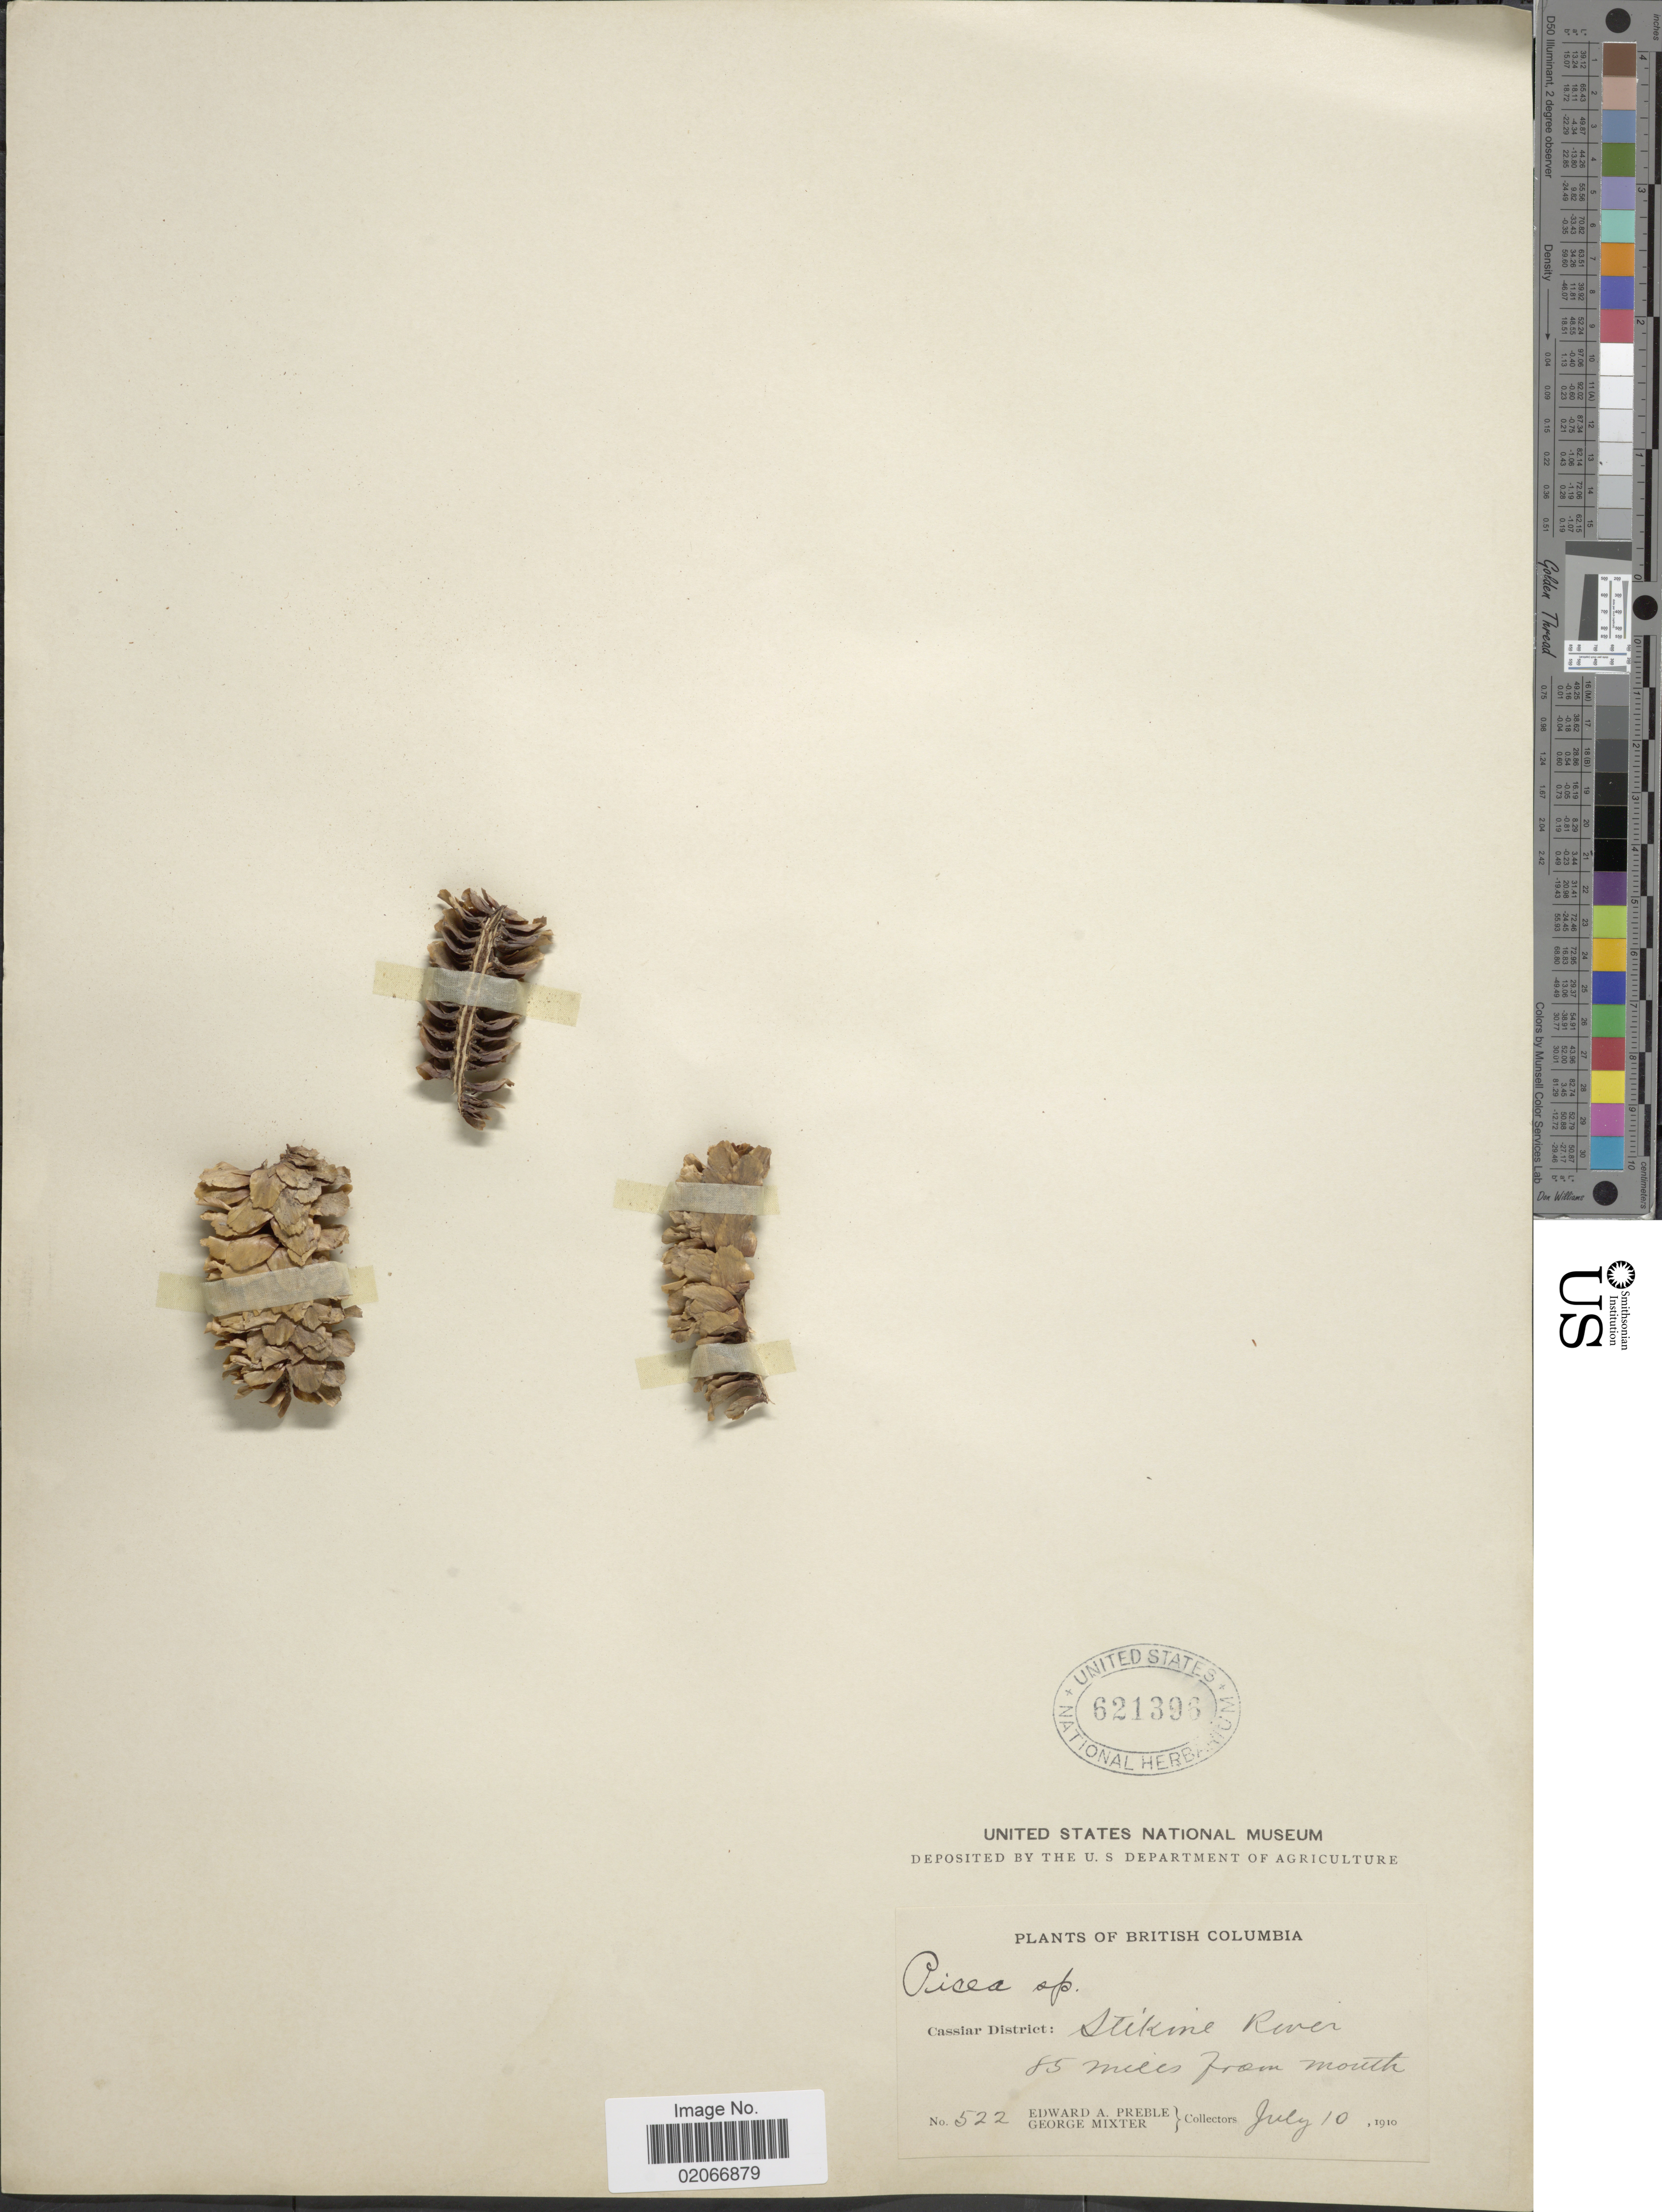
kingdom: Plantae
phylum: Tracheophyta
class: Pinopsida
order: Pinales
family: Pinaceae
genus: Picea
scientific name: Picea sitchensis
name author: (Bong.) Carrière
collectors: E. Preble & G. Mixter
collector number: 522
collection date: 1910-07-10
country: Canada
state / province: British Columbia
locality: Cassiar District: Stikine River, 85 miles from mouth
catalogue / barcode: US 621396